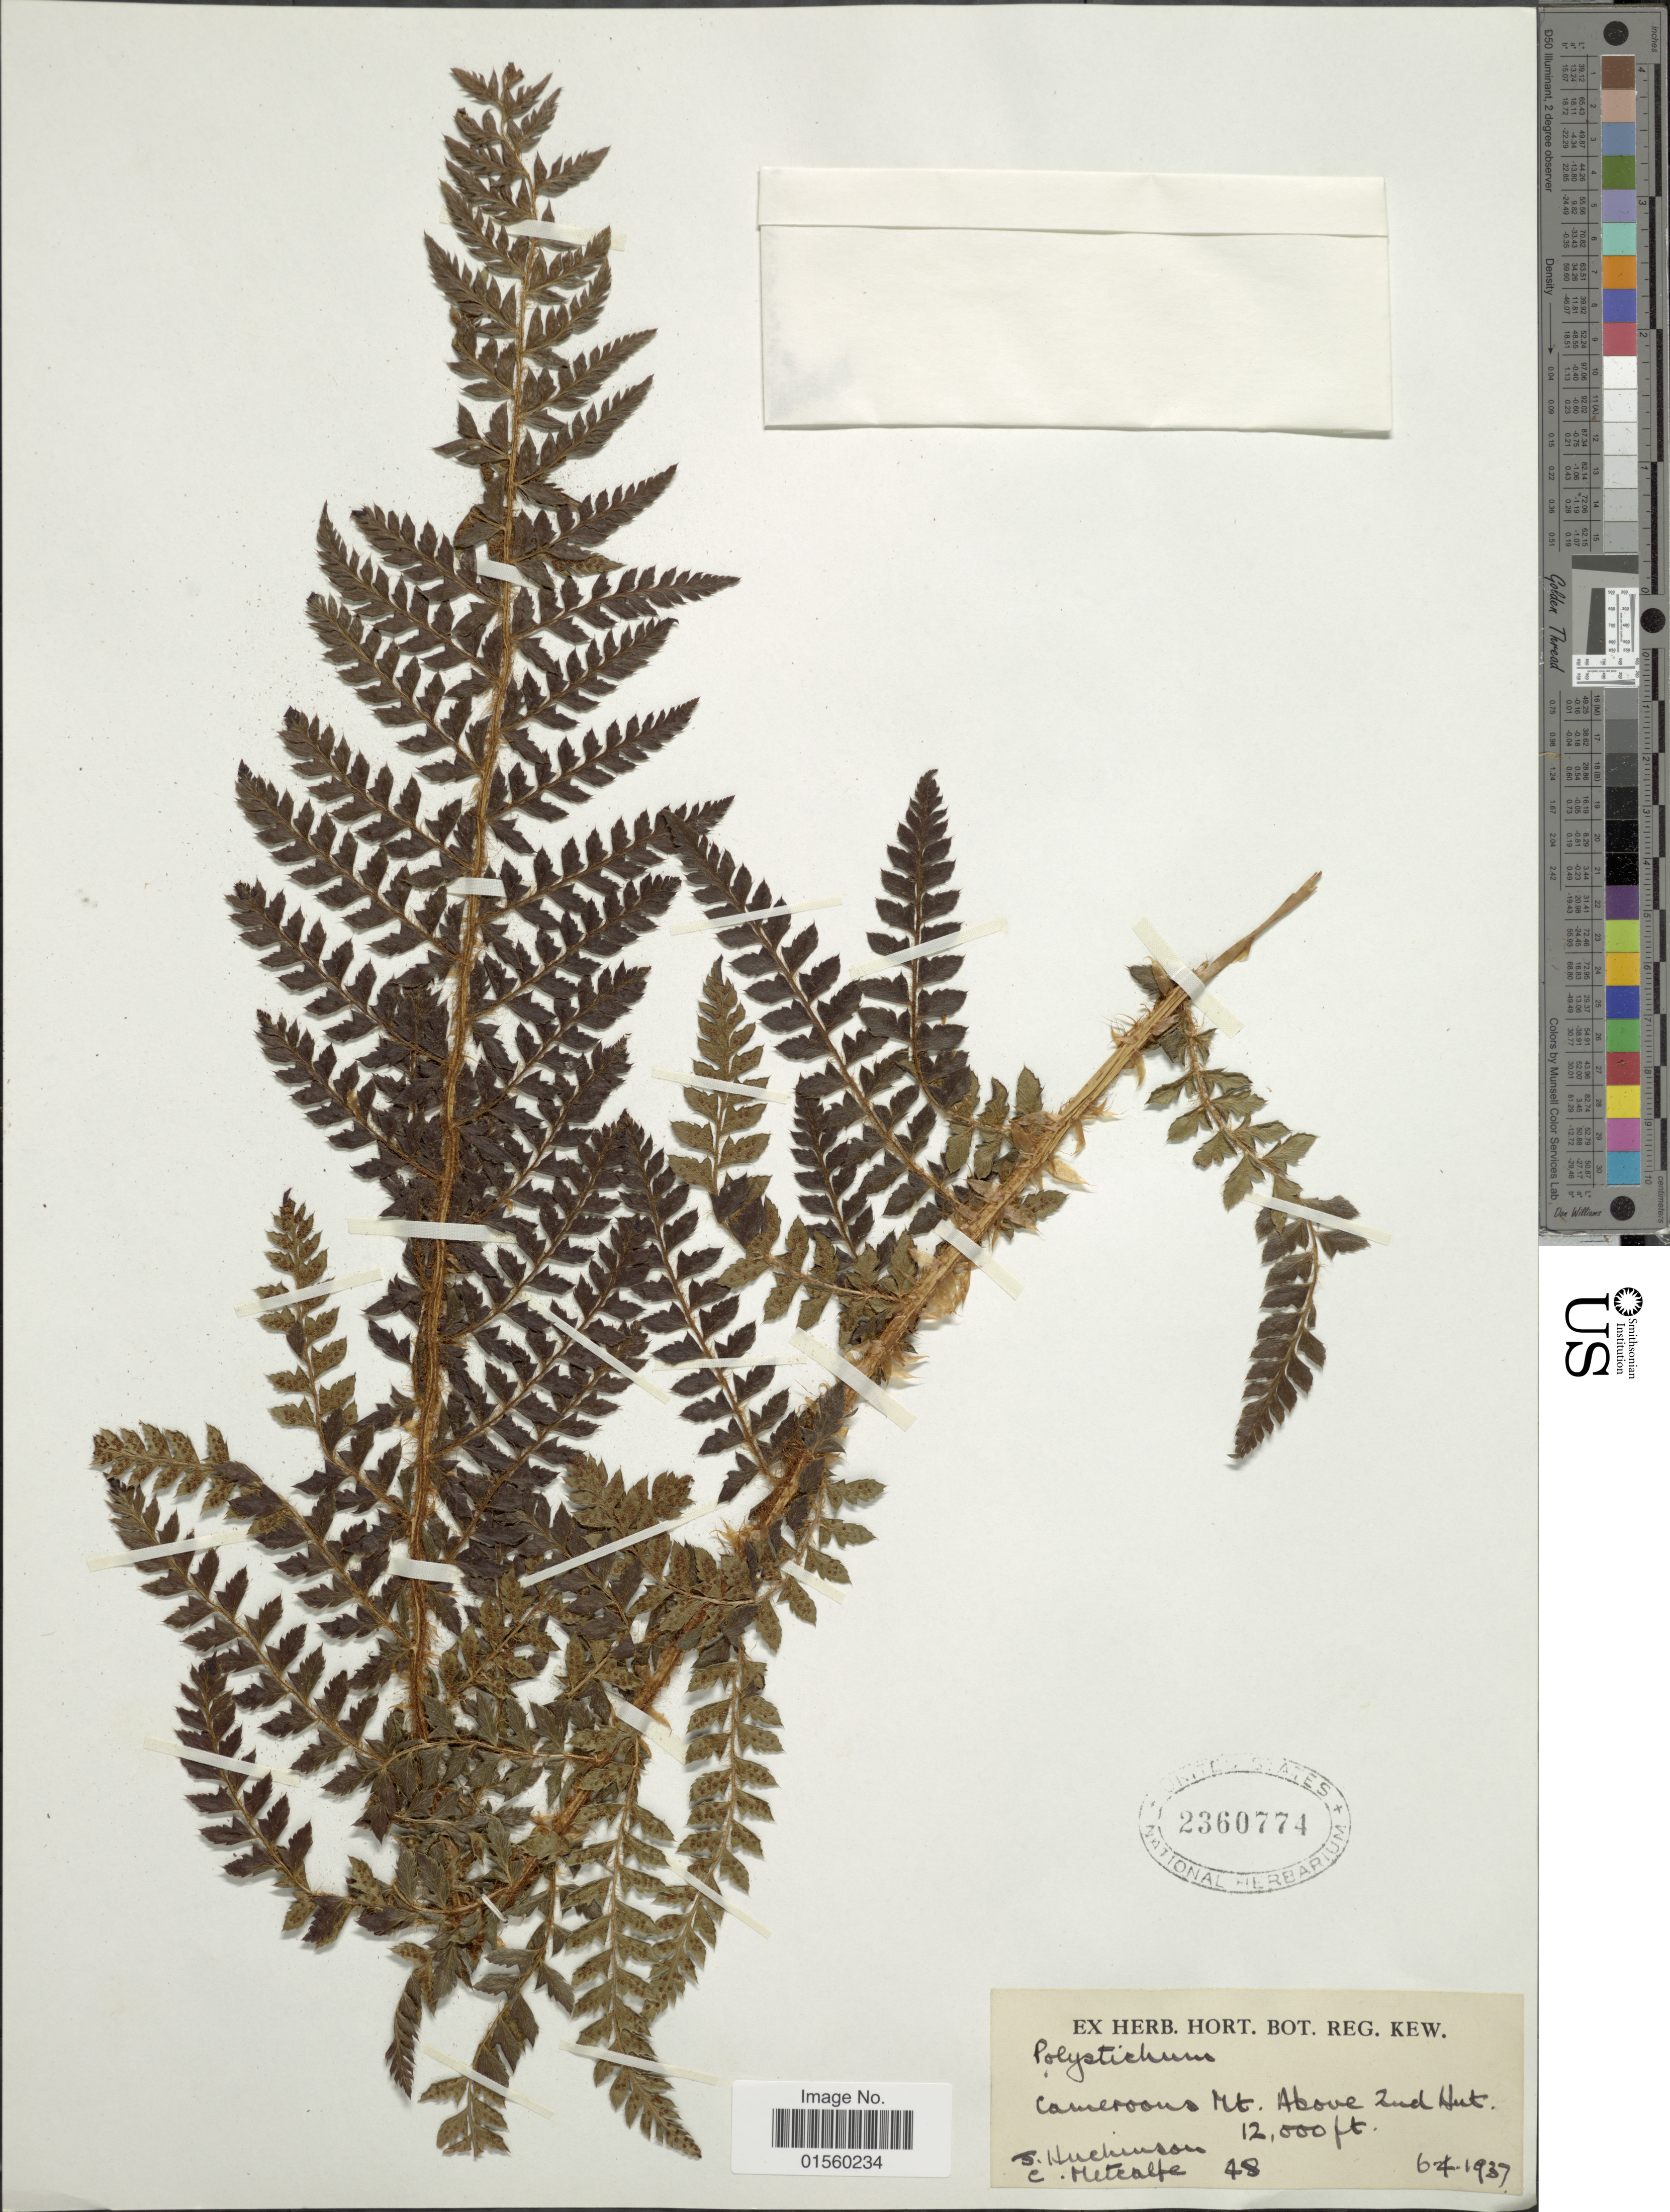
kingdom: Plantae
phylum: Tracheophyta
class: Polypodiopsida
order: Polypodiales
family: Dryopteridaceae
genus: Polystichum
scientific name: Polystichum sp.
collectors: J. Huchinson & C. Metcalfe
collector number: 48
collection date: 1937-04-06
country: Cameroon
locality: Cameroons Mt. Above 2nd Hut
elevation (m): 3658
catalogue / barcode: US 2360774